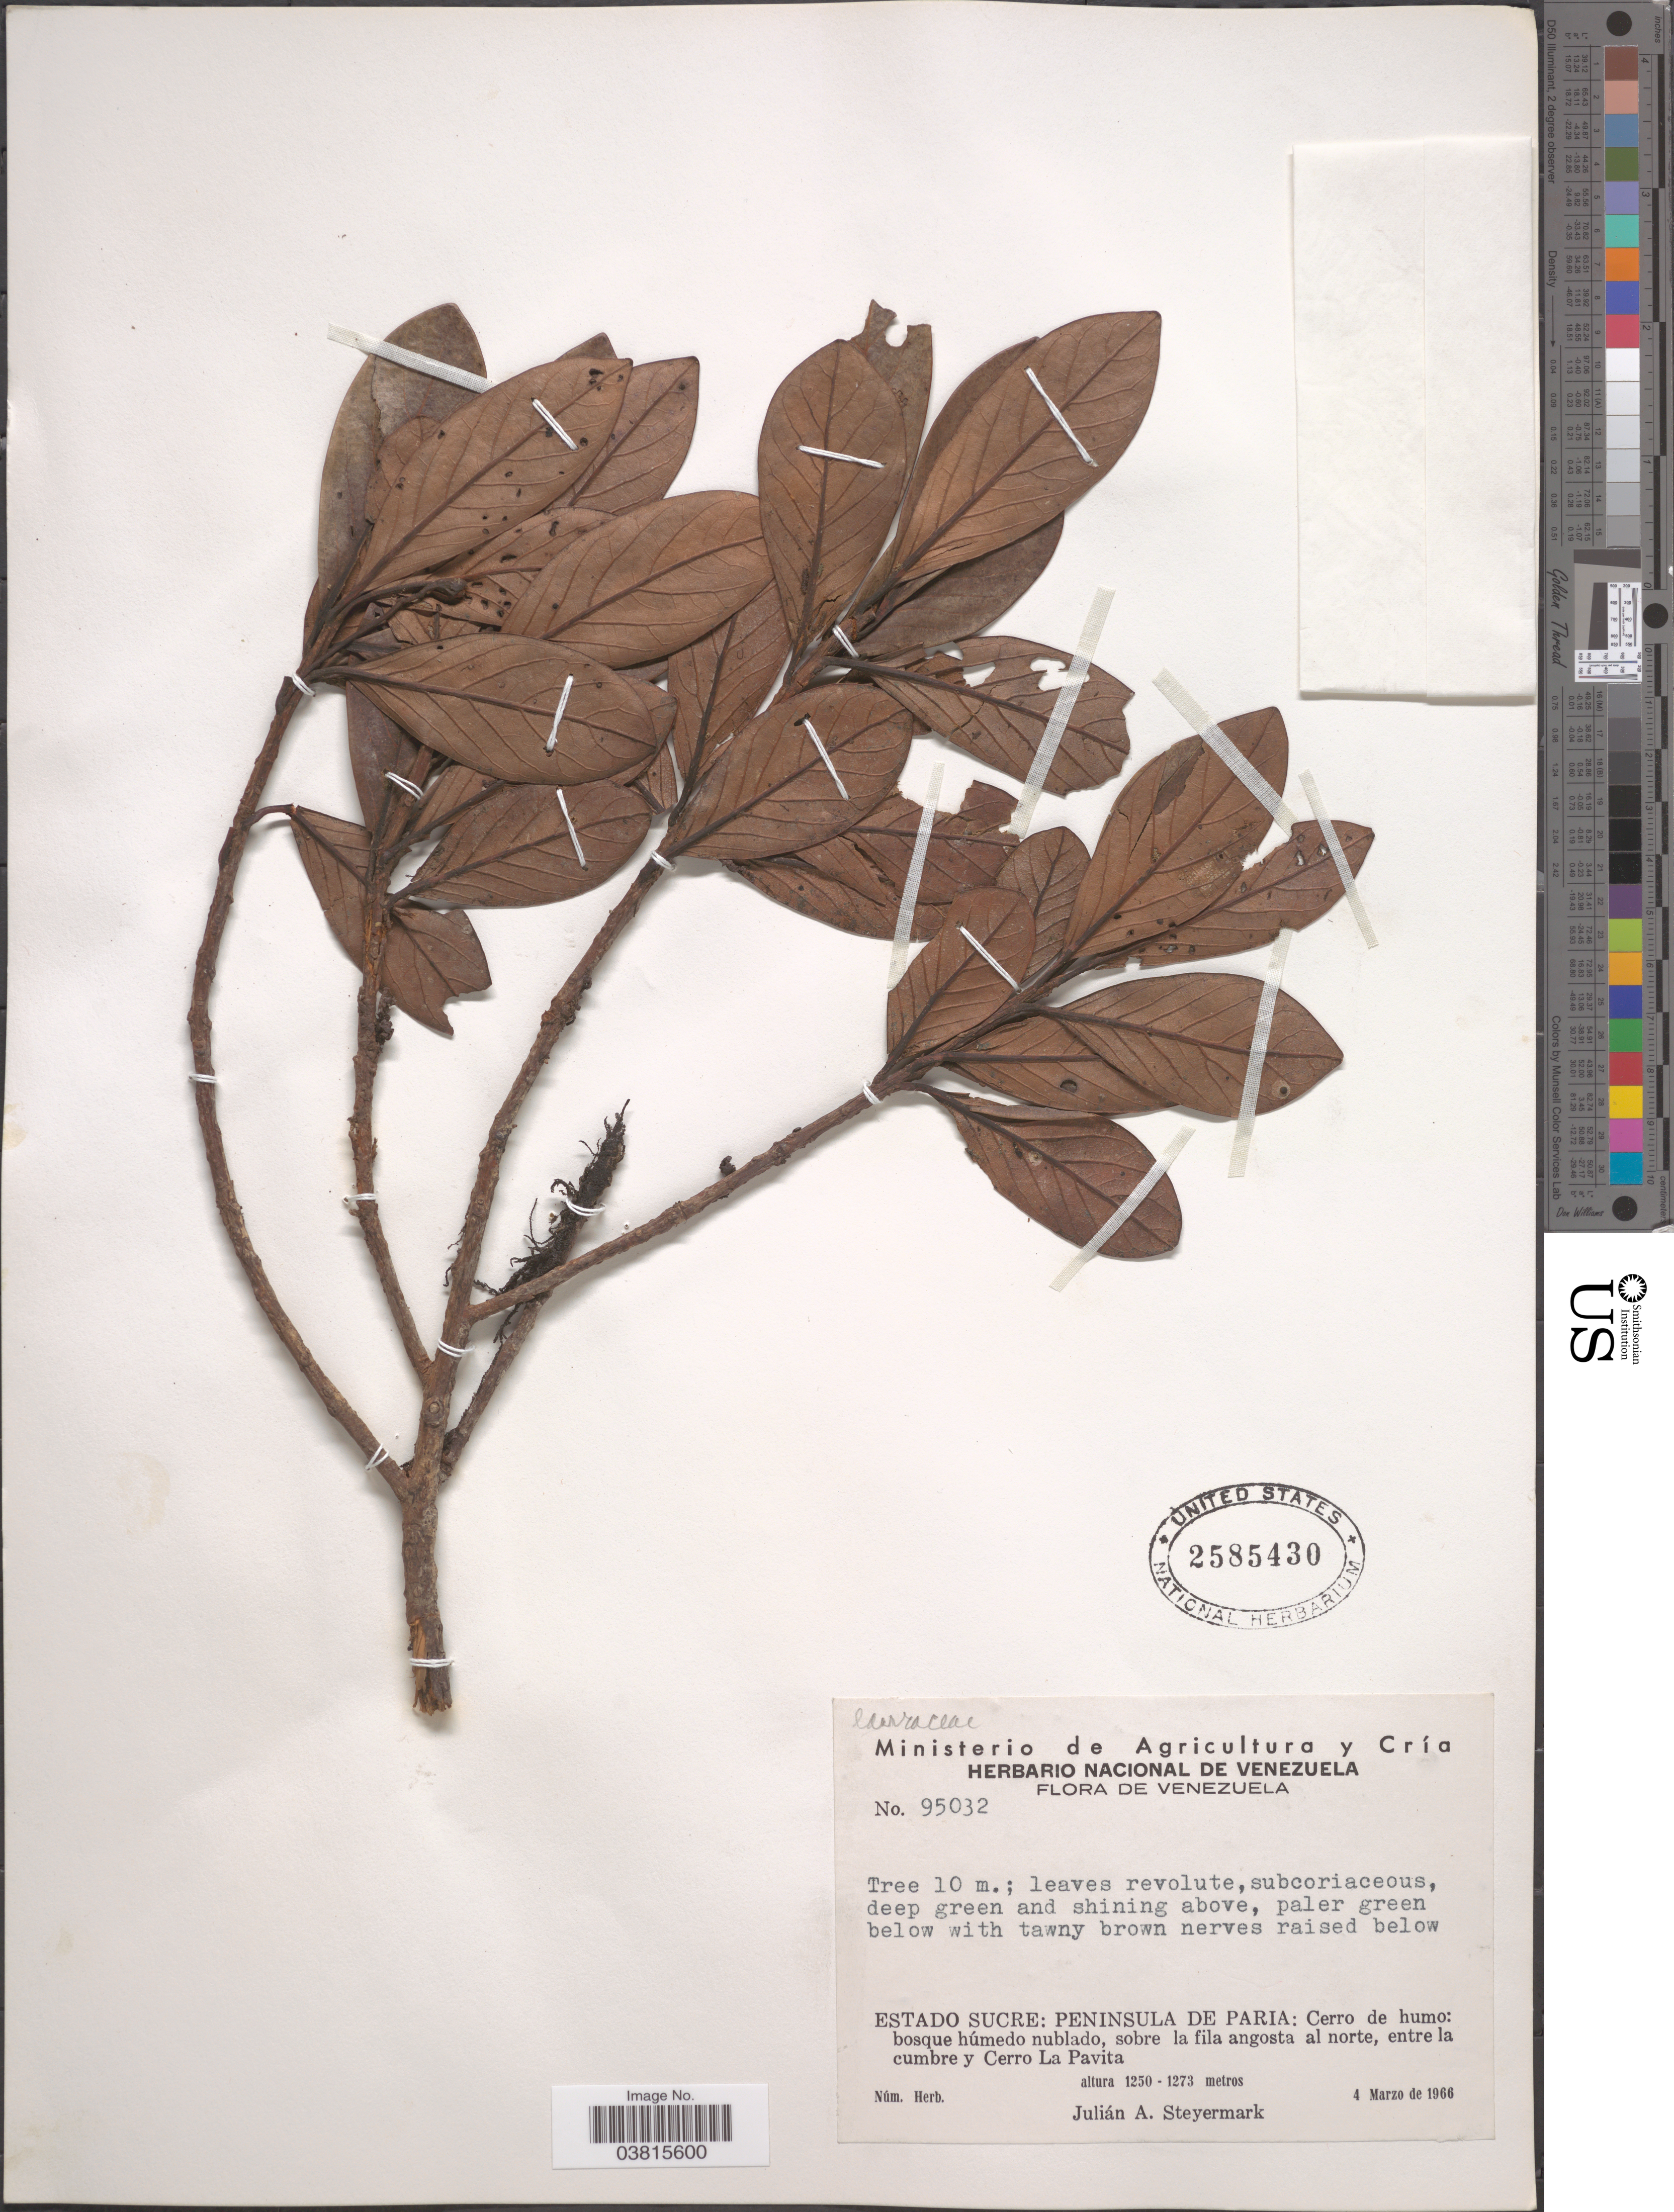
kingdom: Plantae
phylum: Tracheophyta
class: Magnoliopsida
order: Laurales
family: Lauraceae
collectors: J. Steyermark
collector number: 95032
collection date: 1966-03-04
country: Venezuela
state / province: Sucre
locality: Peninsula de Paria: Cerro de humo: bosque húmedo nublado, sobre la fila angosta al norte, entre la cumbre y Cerro La Pavita.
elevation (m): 1250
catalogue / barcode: US 2585430